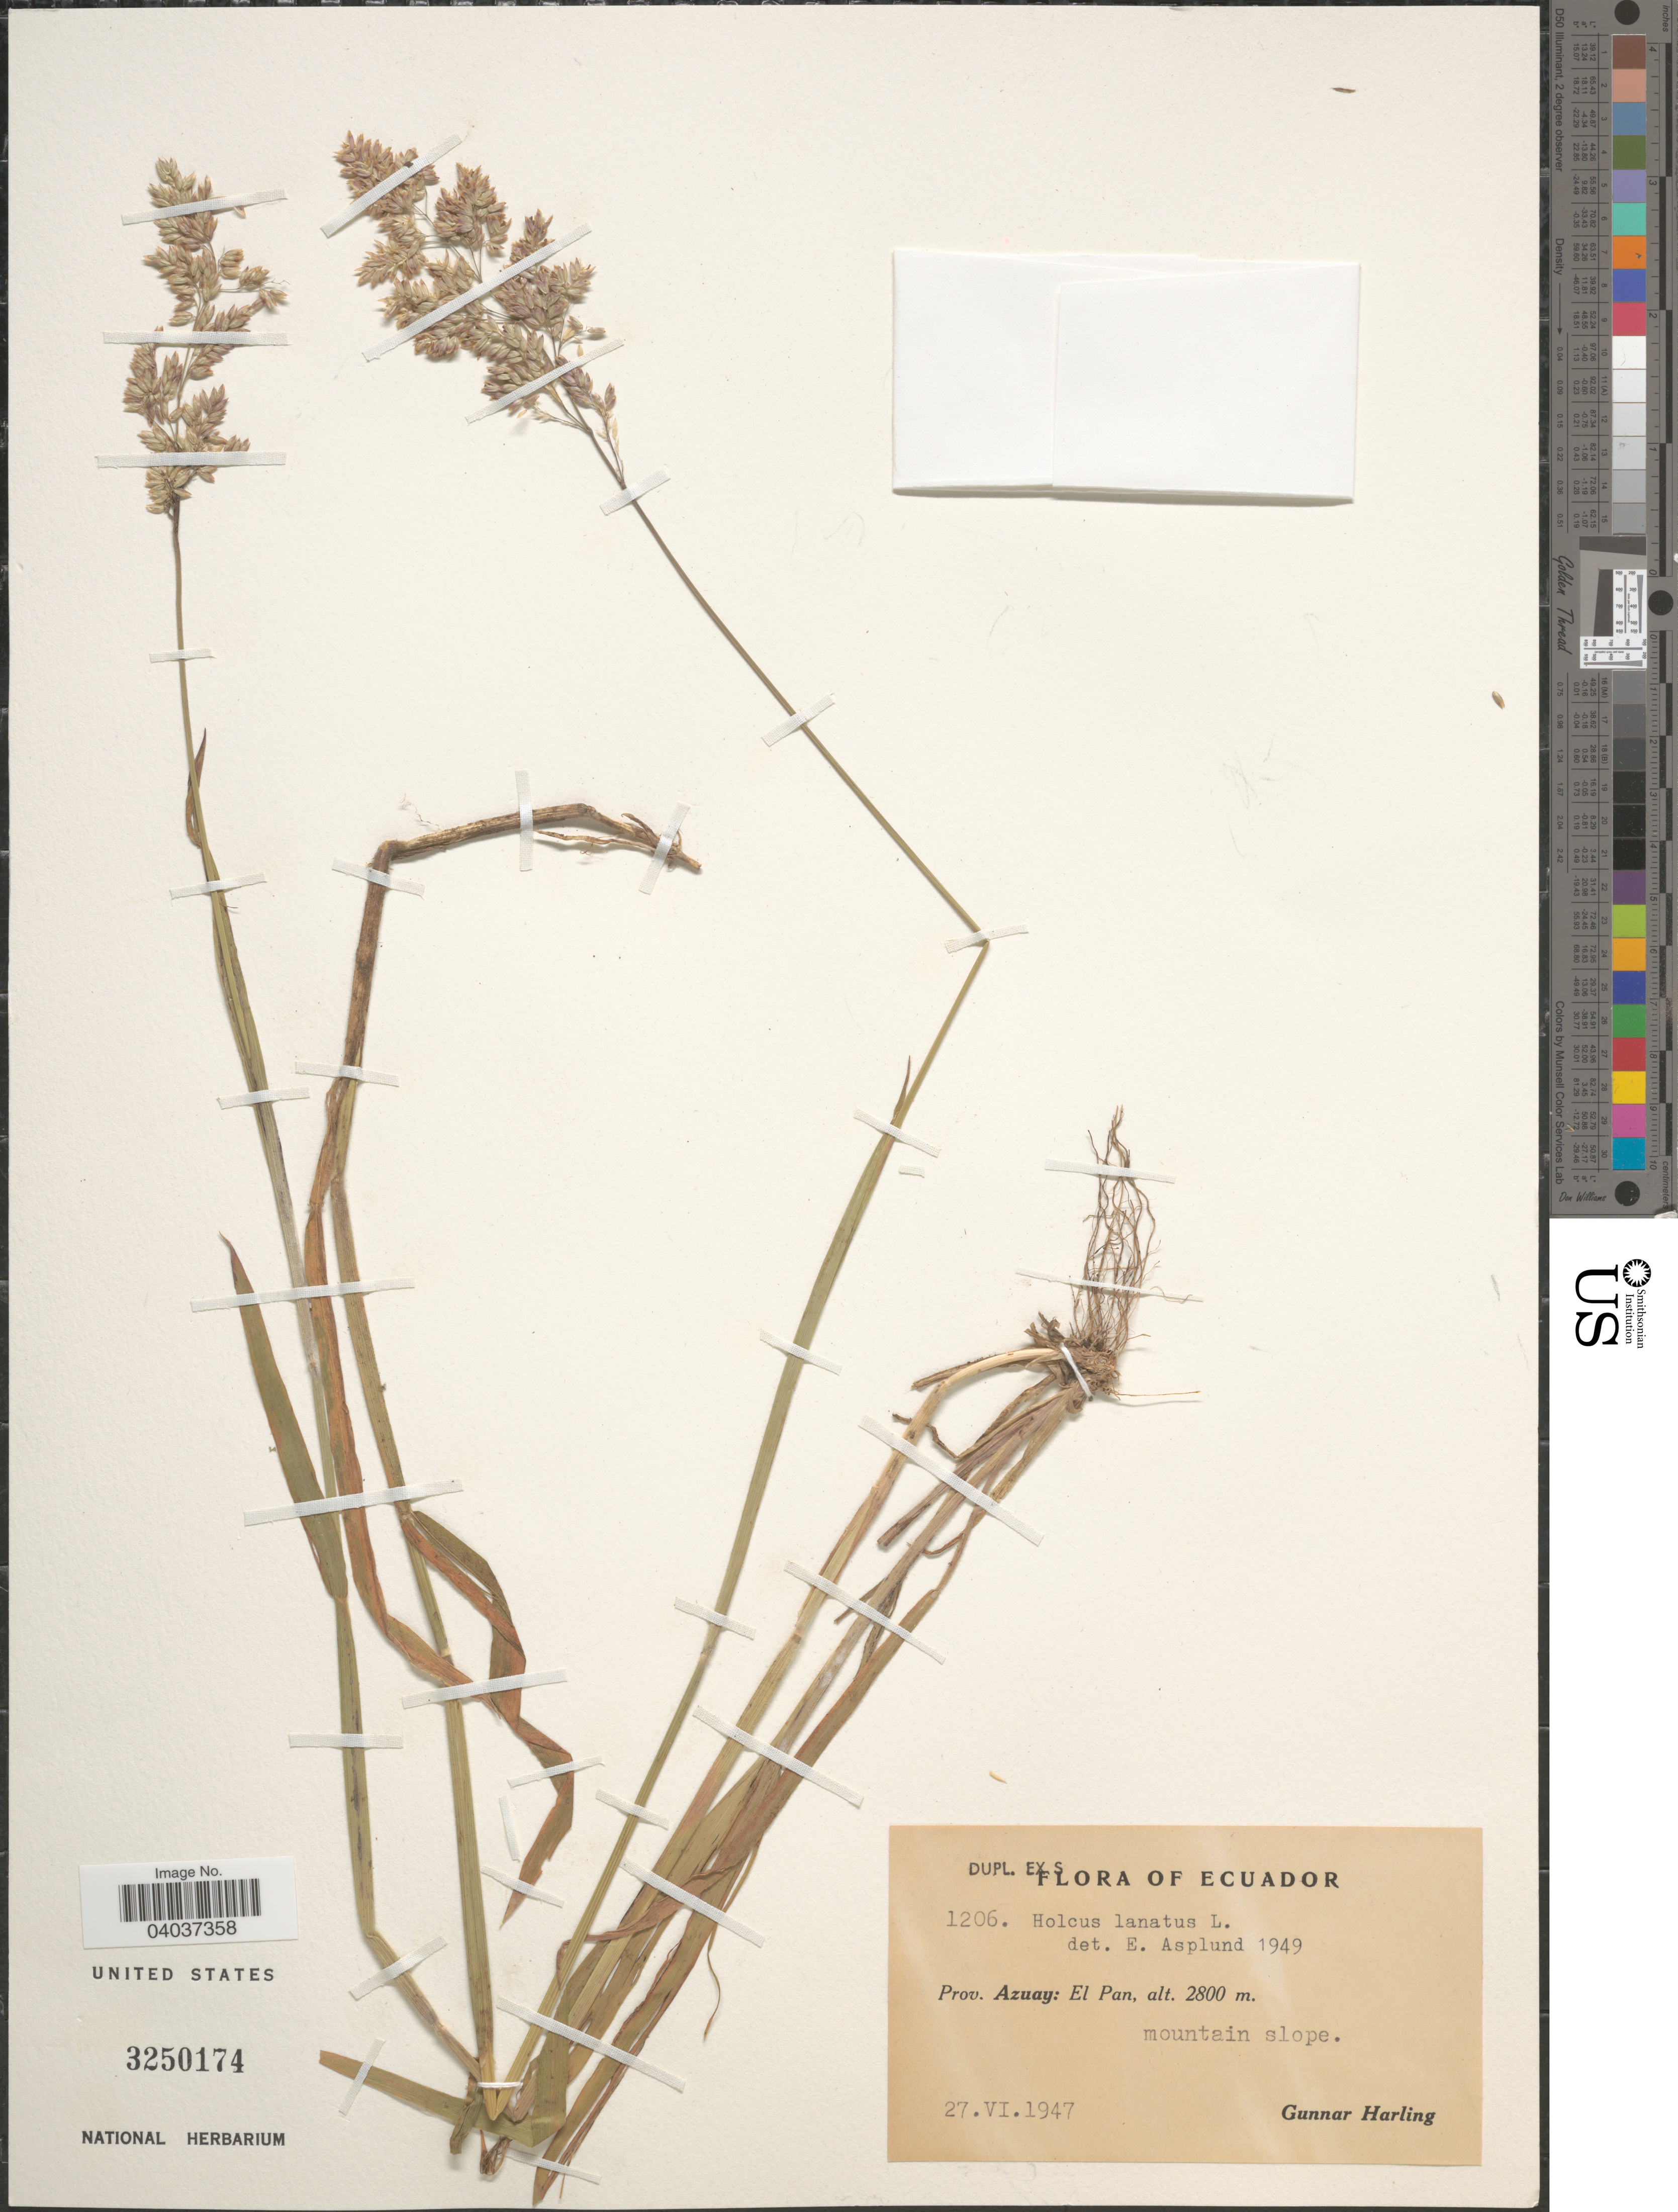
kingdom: Plantae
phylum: Tracheophyta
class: Liliopsida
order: Poales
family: Poaceae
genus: Holcus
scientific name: Holcus lanatus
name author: L.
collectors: G. Harling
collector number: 1206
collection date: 1947-06-27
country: Ecuador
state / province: Azuay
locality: El Pan.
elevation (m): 2800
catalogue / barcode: US 3250174